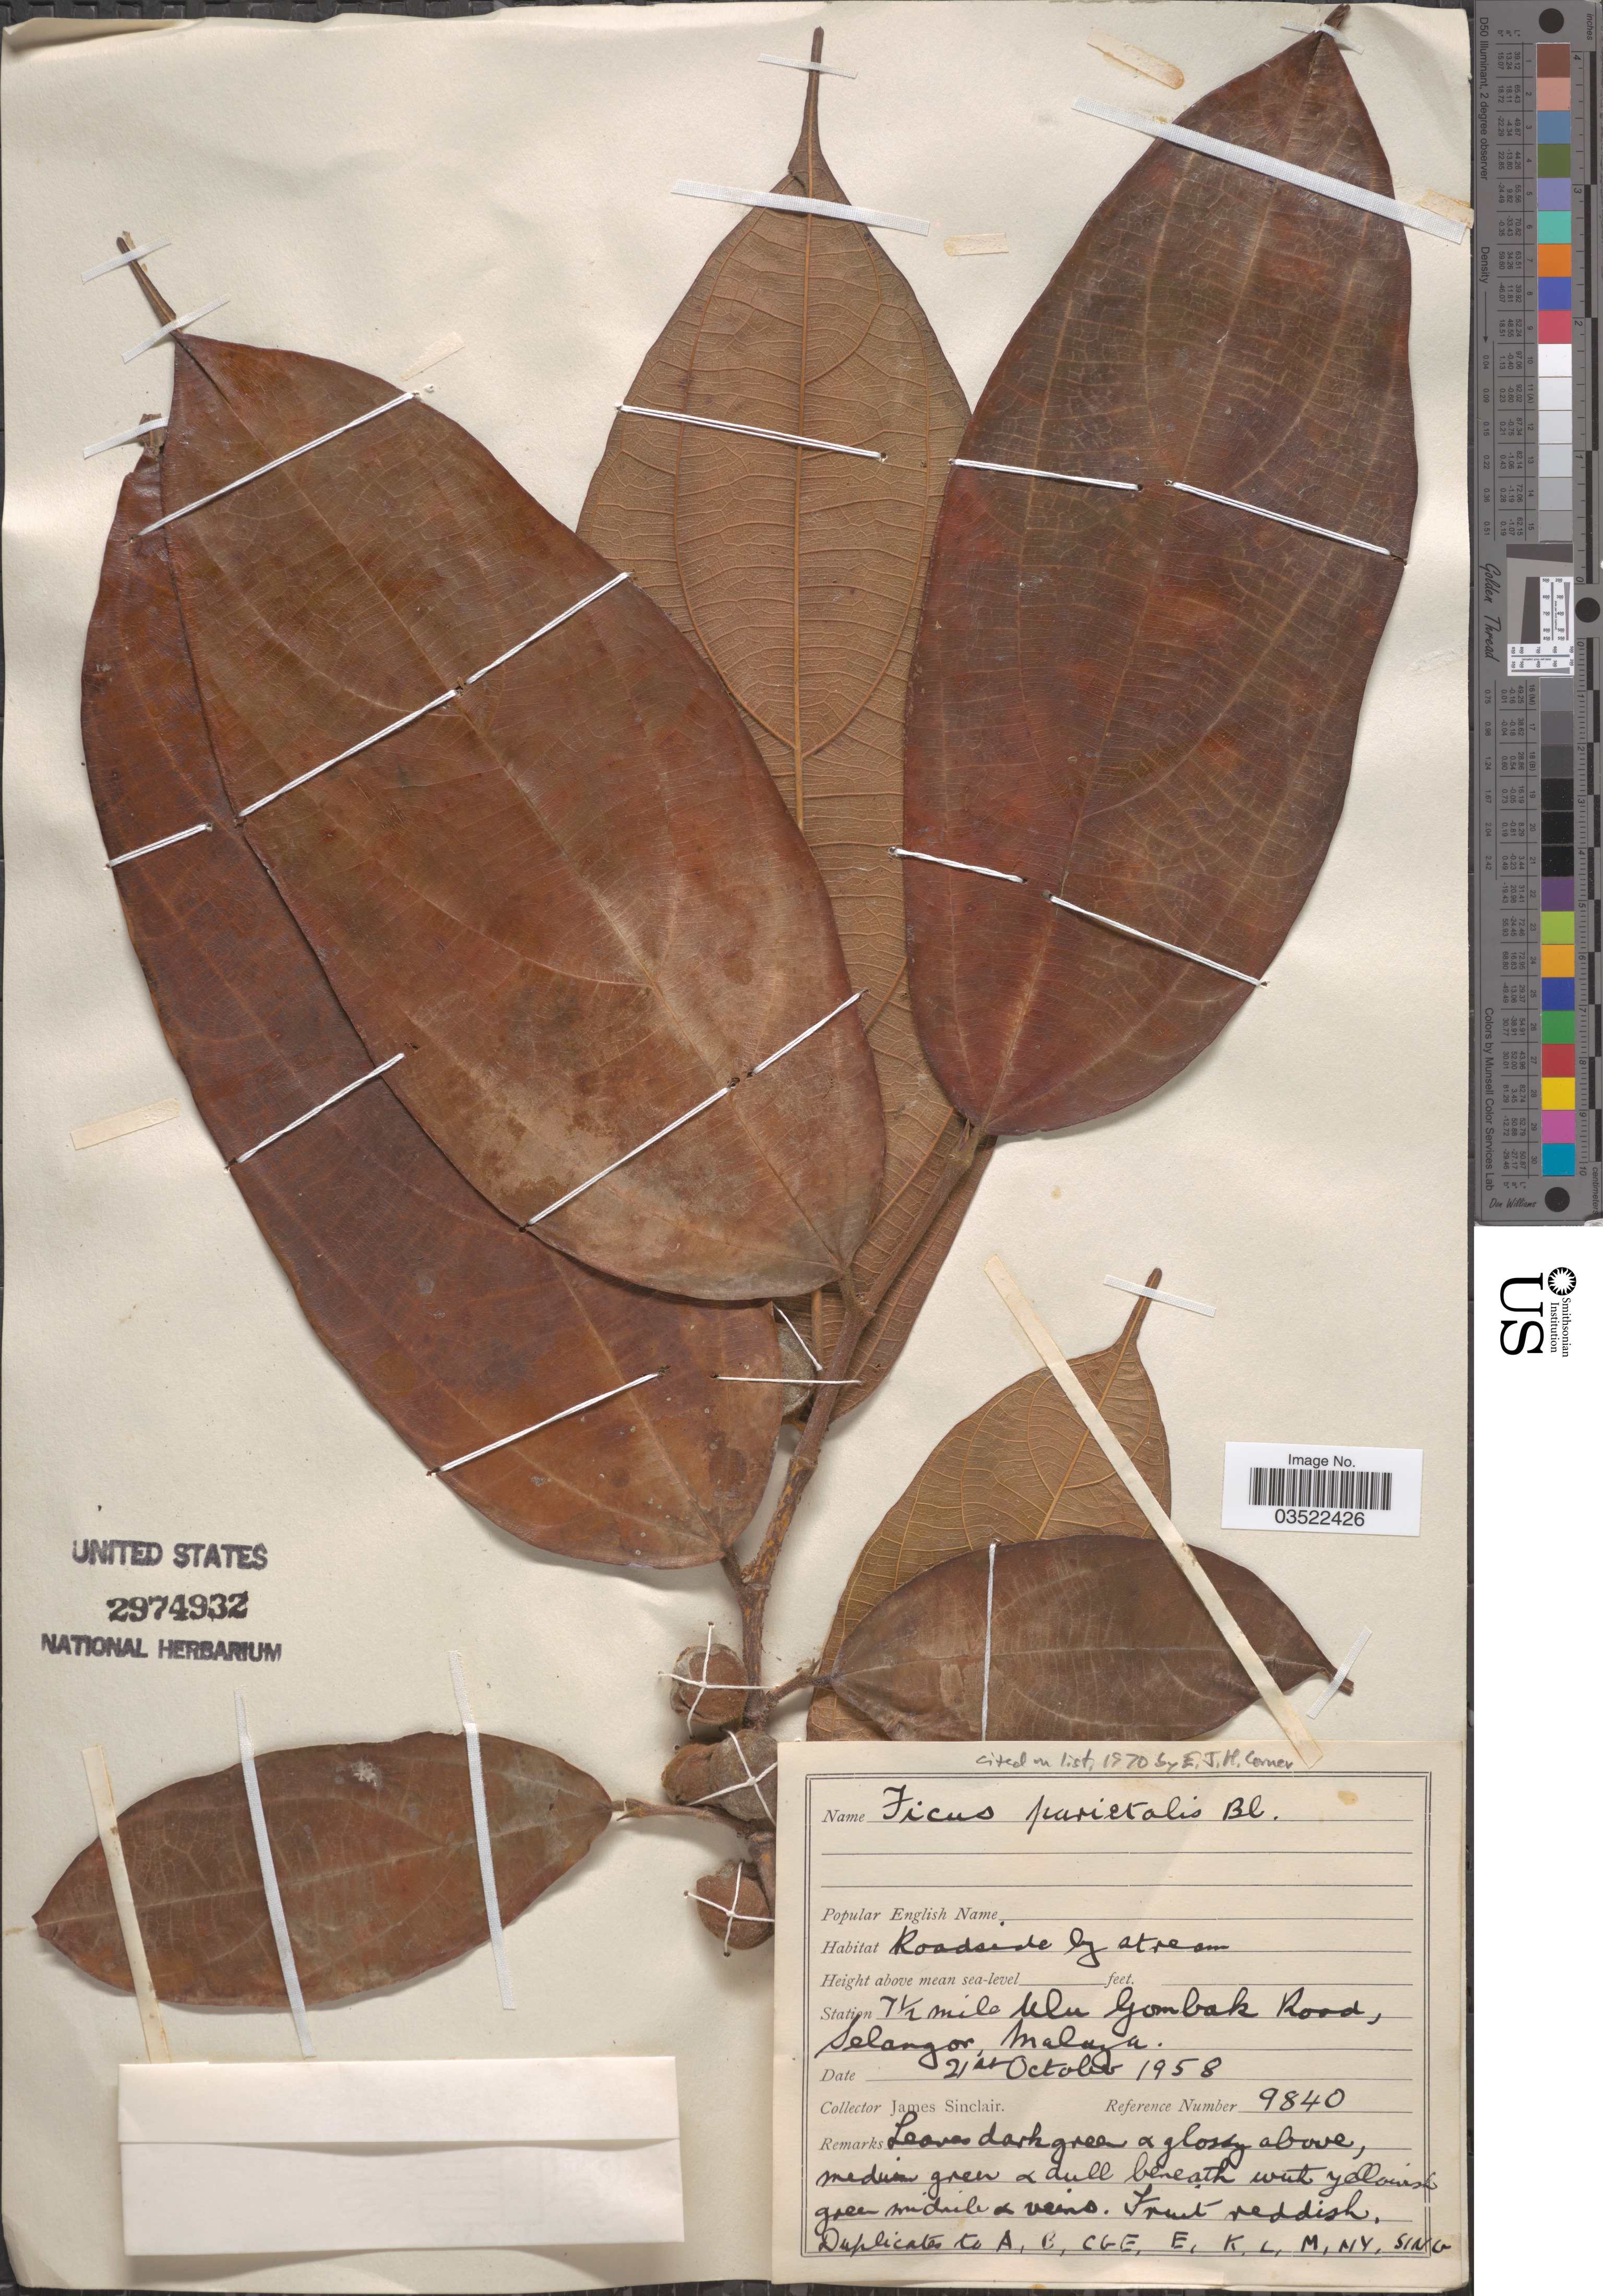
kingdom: Plantae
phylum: Tracheophyta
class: Magnoliopsida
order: Rosales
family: Moraceae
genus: Ficus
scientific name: Ficus parietalis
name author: Blume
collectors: J. Sinclair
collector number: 9840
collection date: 1958-10-21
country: Malaysia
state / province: Selangor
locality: Station 7½ mile Ulu Gombak Road, Malaya.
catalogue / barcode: US 2974932